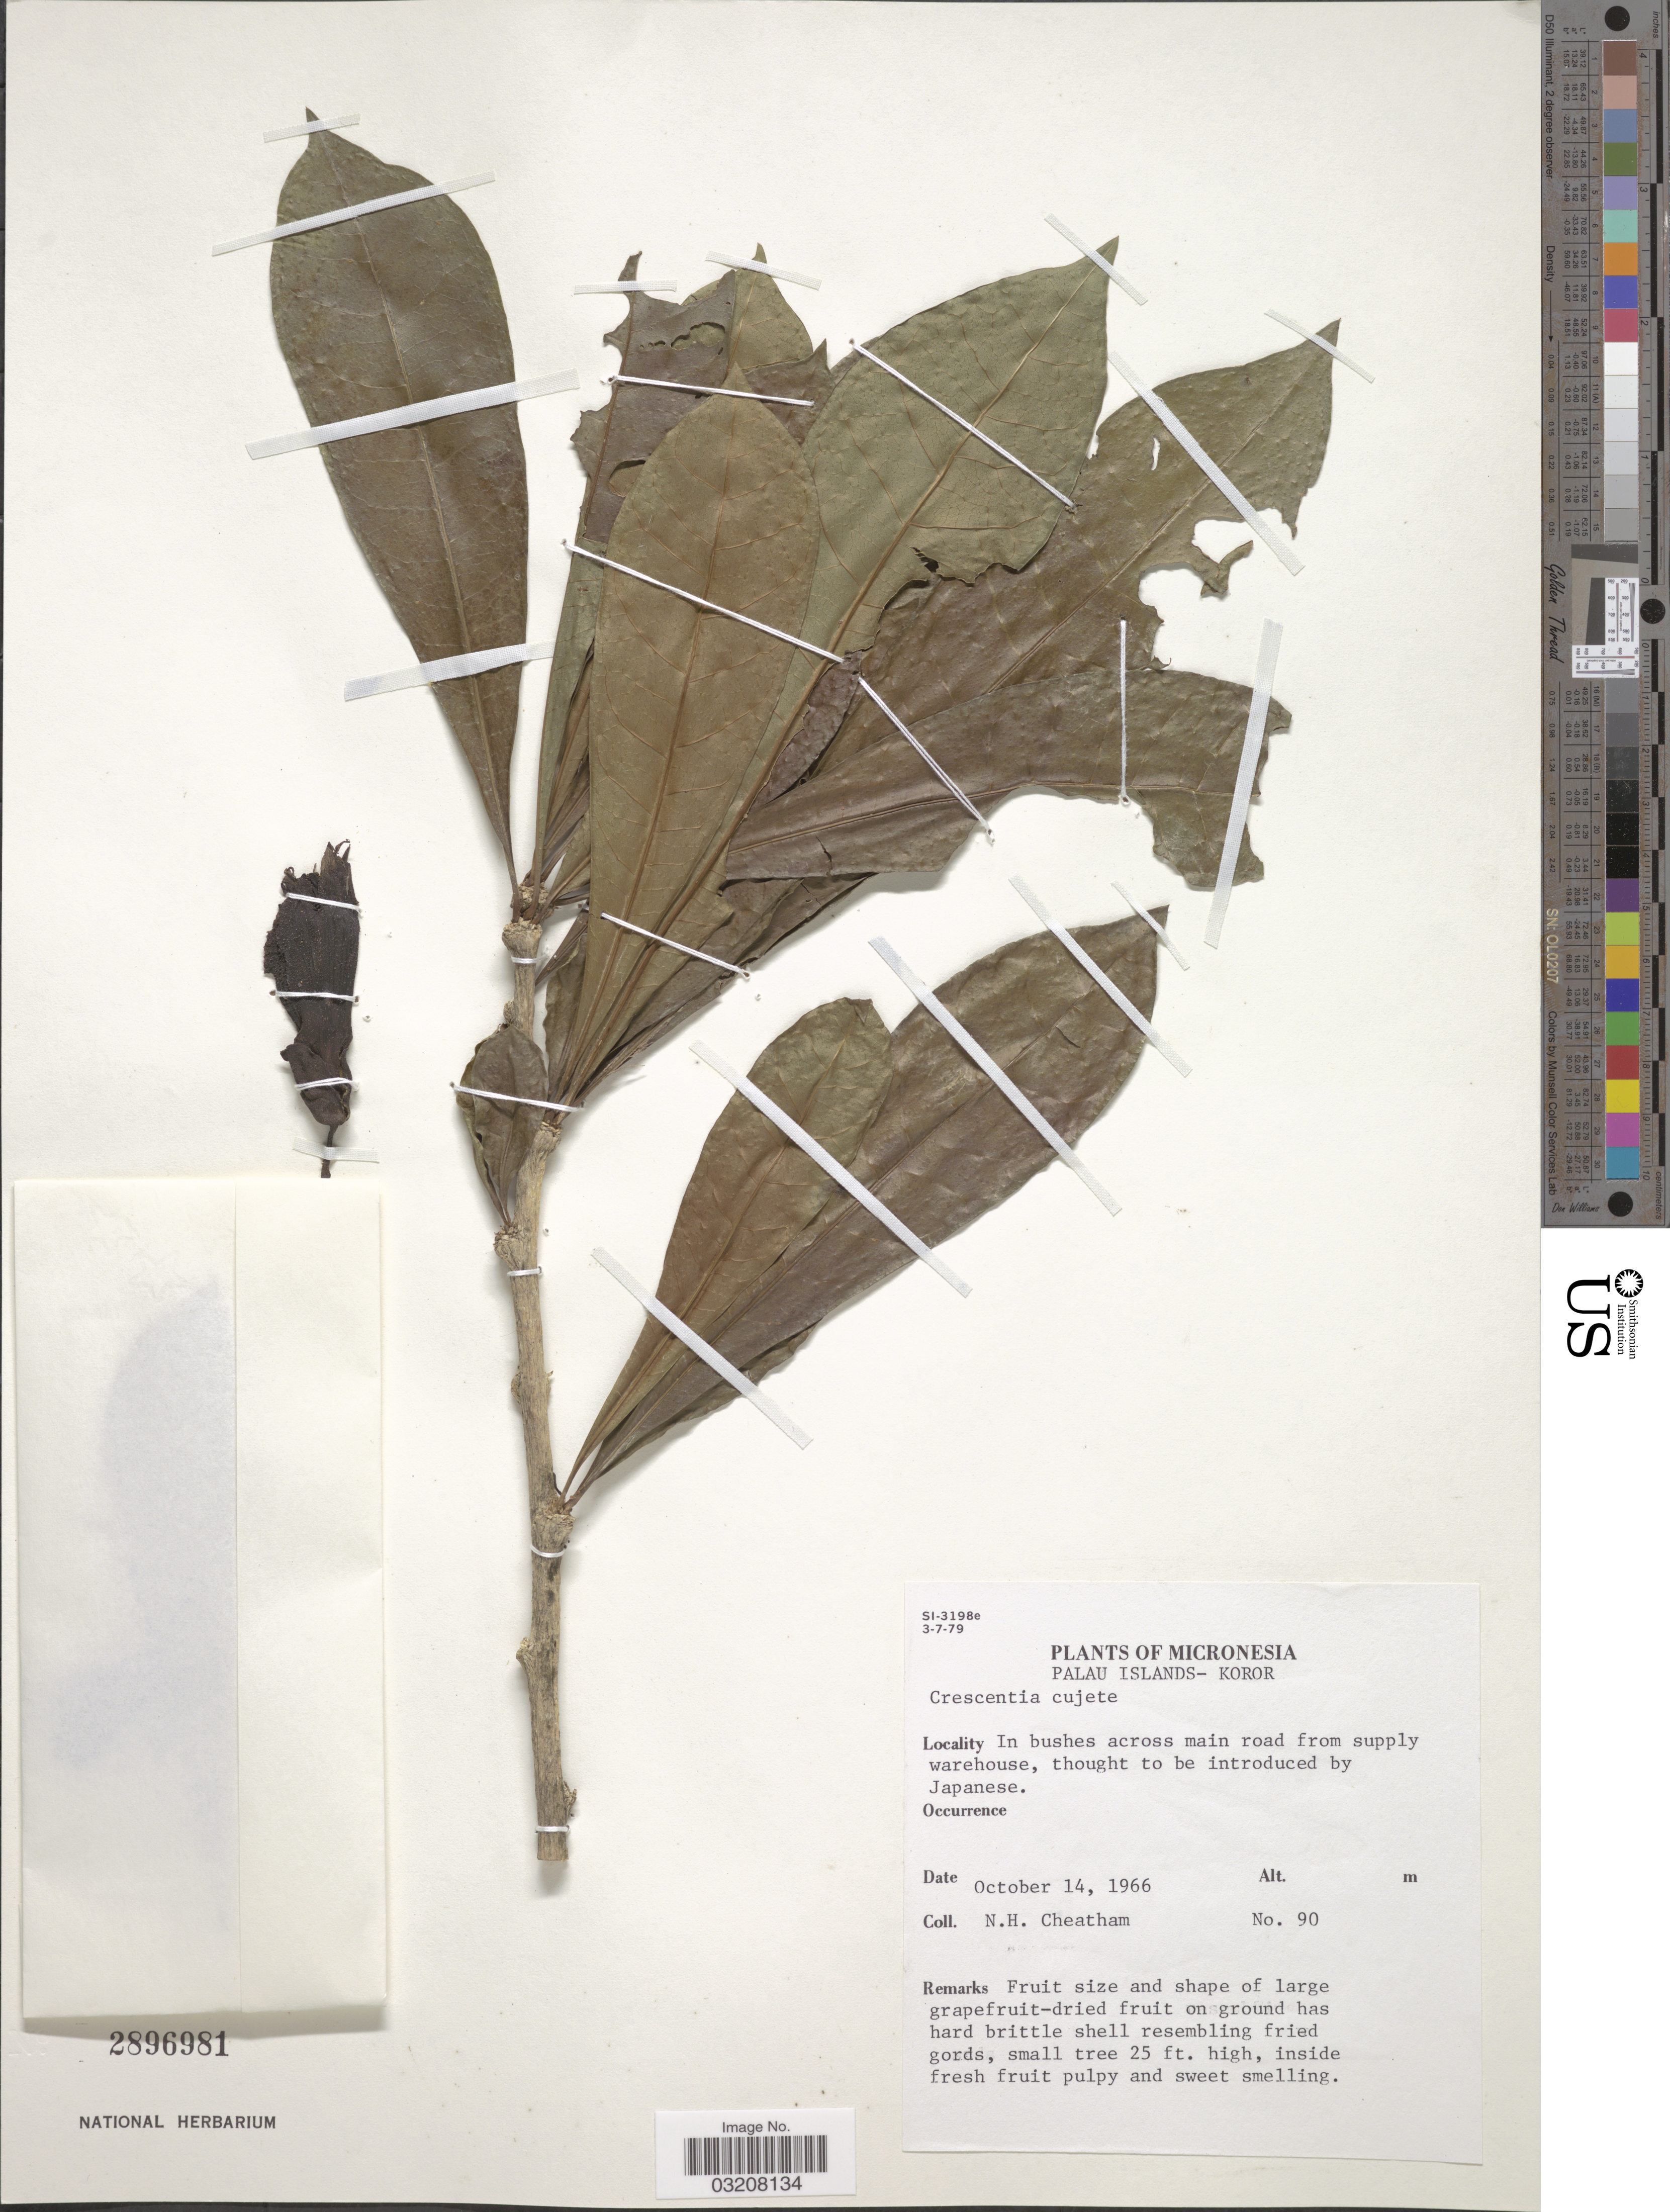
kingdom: Plantae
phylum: Tracheophyta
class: Magnoliopsida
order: Lamiales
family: Bignoniaceae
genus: Crescentia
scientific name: Crescentia cujete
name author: L.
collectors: N. H. Cheatham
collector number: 90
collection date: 1966-10-14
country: Palau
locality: Micronesia. Palau Islands - Koror. In bushes across main road from supply warehouse, thought to be introduced by Japanese.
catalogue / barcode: US 2896981